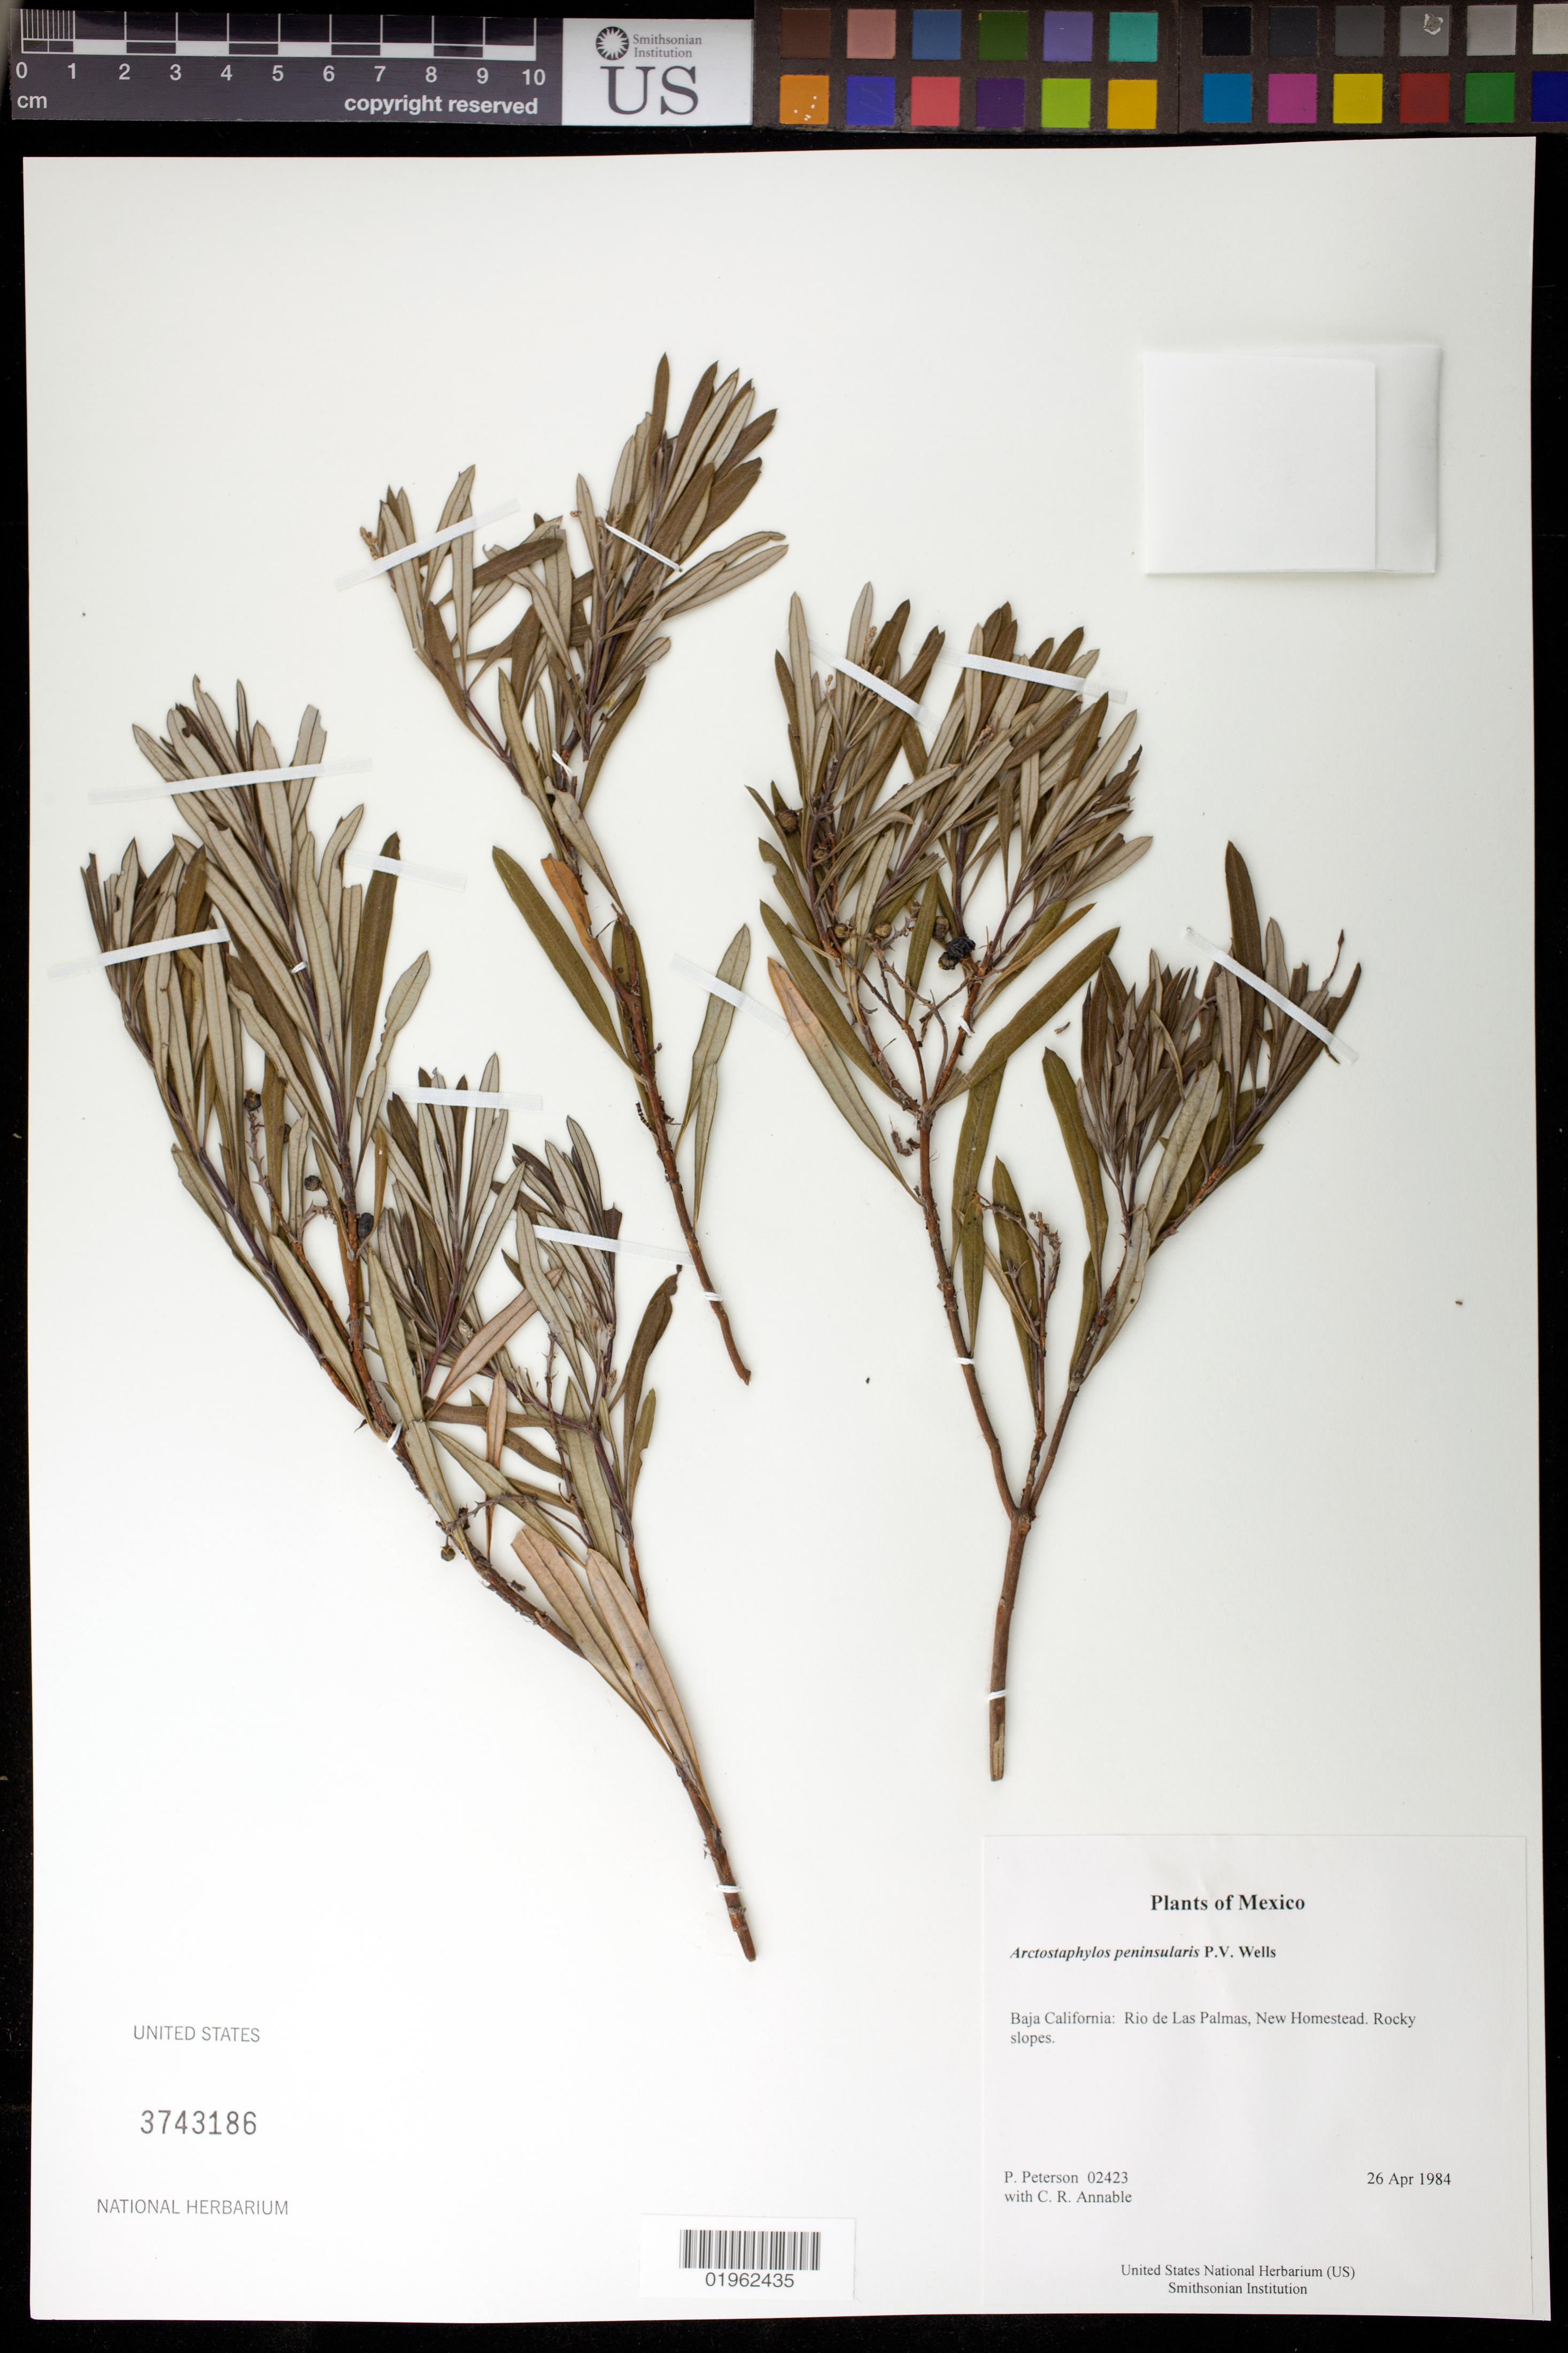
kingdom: Plantae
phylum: Tracheophyta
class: Magnoliopsida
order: Ericales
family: Ericaceae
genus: Arctostaphylos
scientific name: Arctostaphylos peninsularis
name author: P.V. Wells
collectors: P. M. Peterson & C. R. Annable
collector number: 02423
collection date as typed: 26 Apr 1984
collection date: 1984-04-26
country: Mexico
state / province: Baja California Norte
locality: Rio de Las Palmas, New Homestead.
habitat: Rocky slopes.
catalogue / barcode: US 3743186